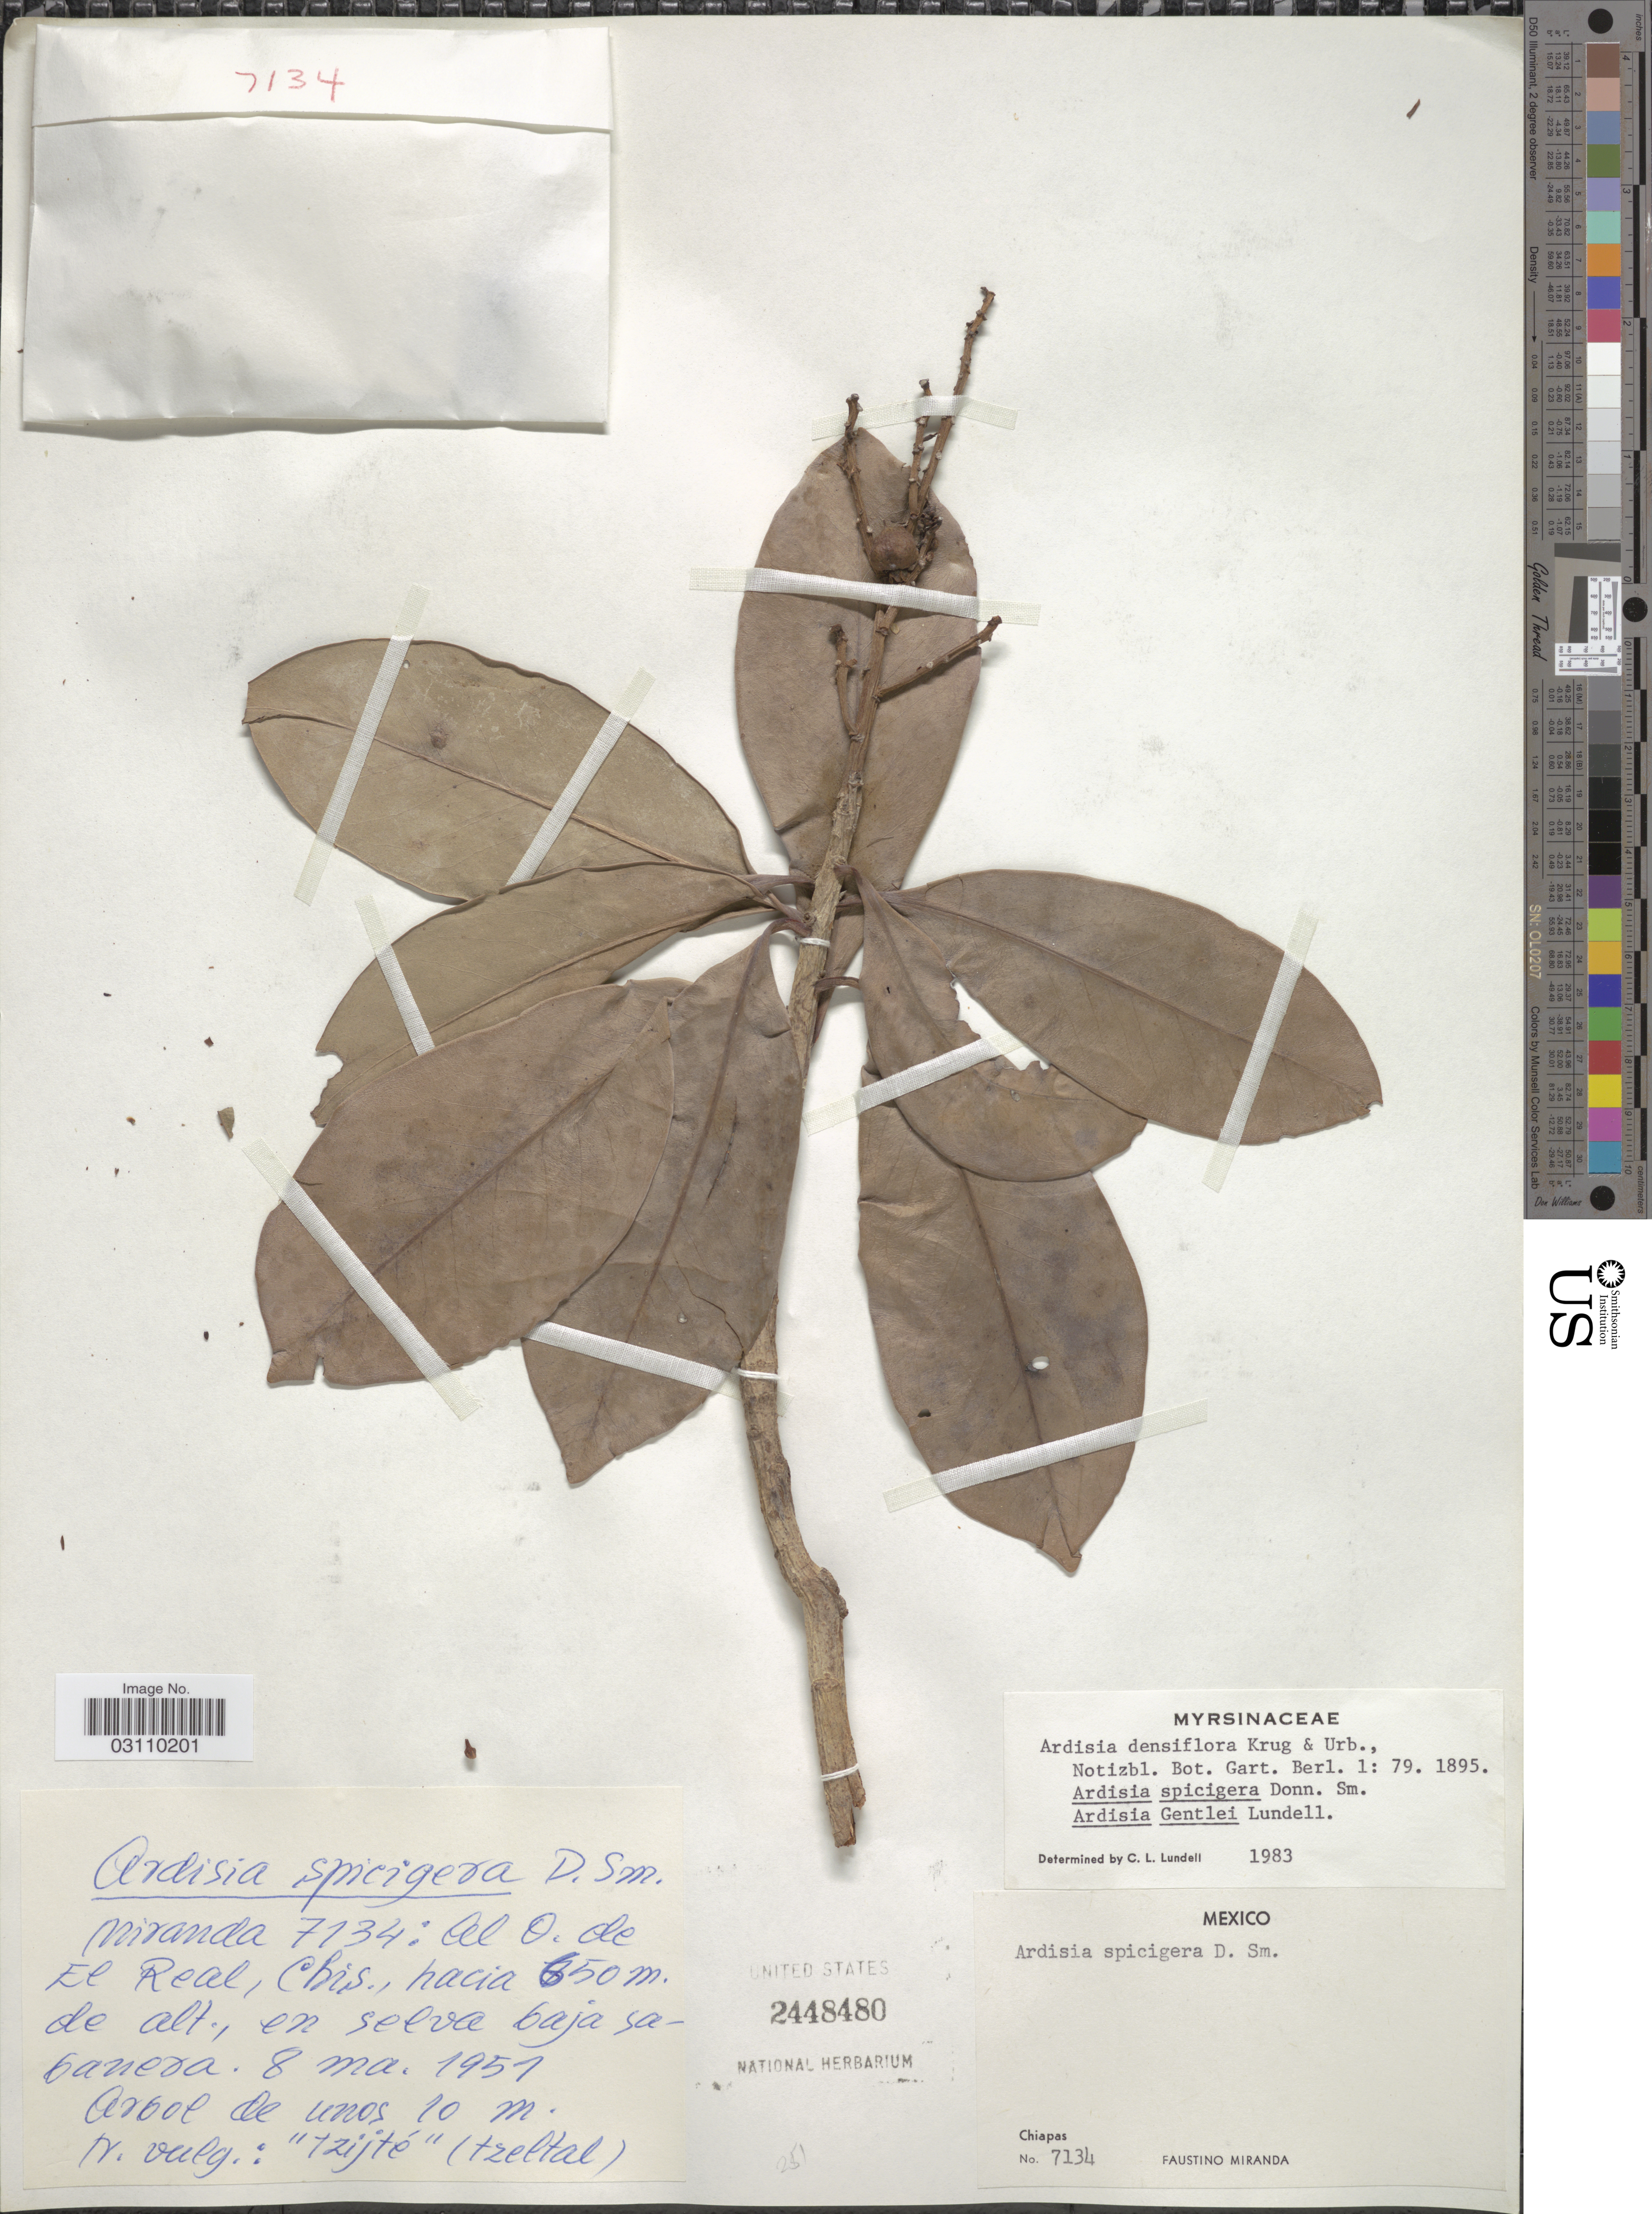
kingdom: Plantae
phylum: Tracheophyta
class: Magnoliopsida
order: Ericales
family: Primulaceae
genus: Ardisia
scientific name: Ardisia densiflora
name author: Krug & Urb.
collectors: F. Miranda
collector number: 7134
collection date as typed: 8 ma. 1951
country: Mexico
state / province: Chiapas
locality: Al O. de El Real, Chis.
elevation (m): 650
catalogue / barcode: US 2448480